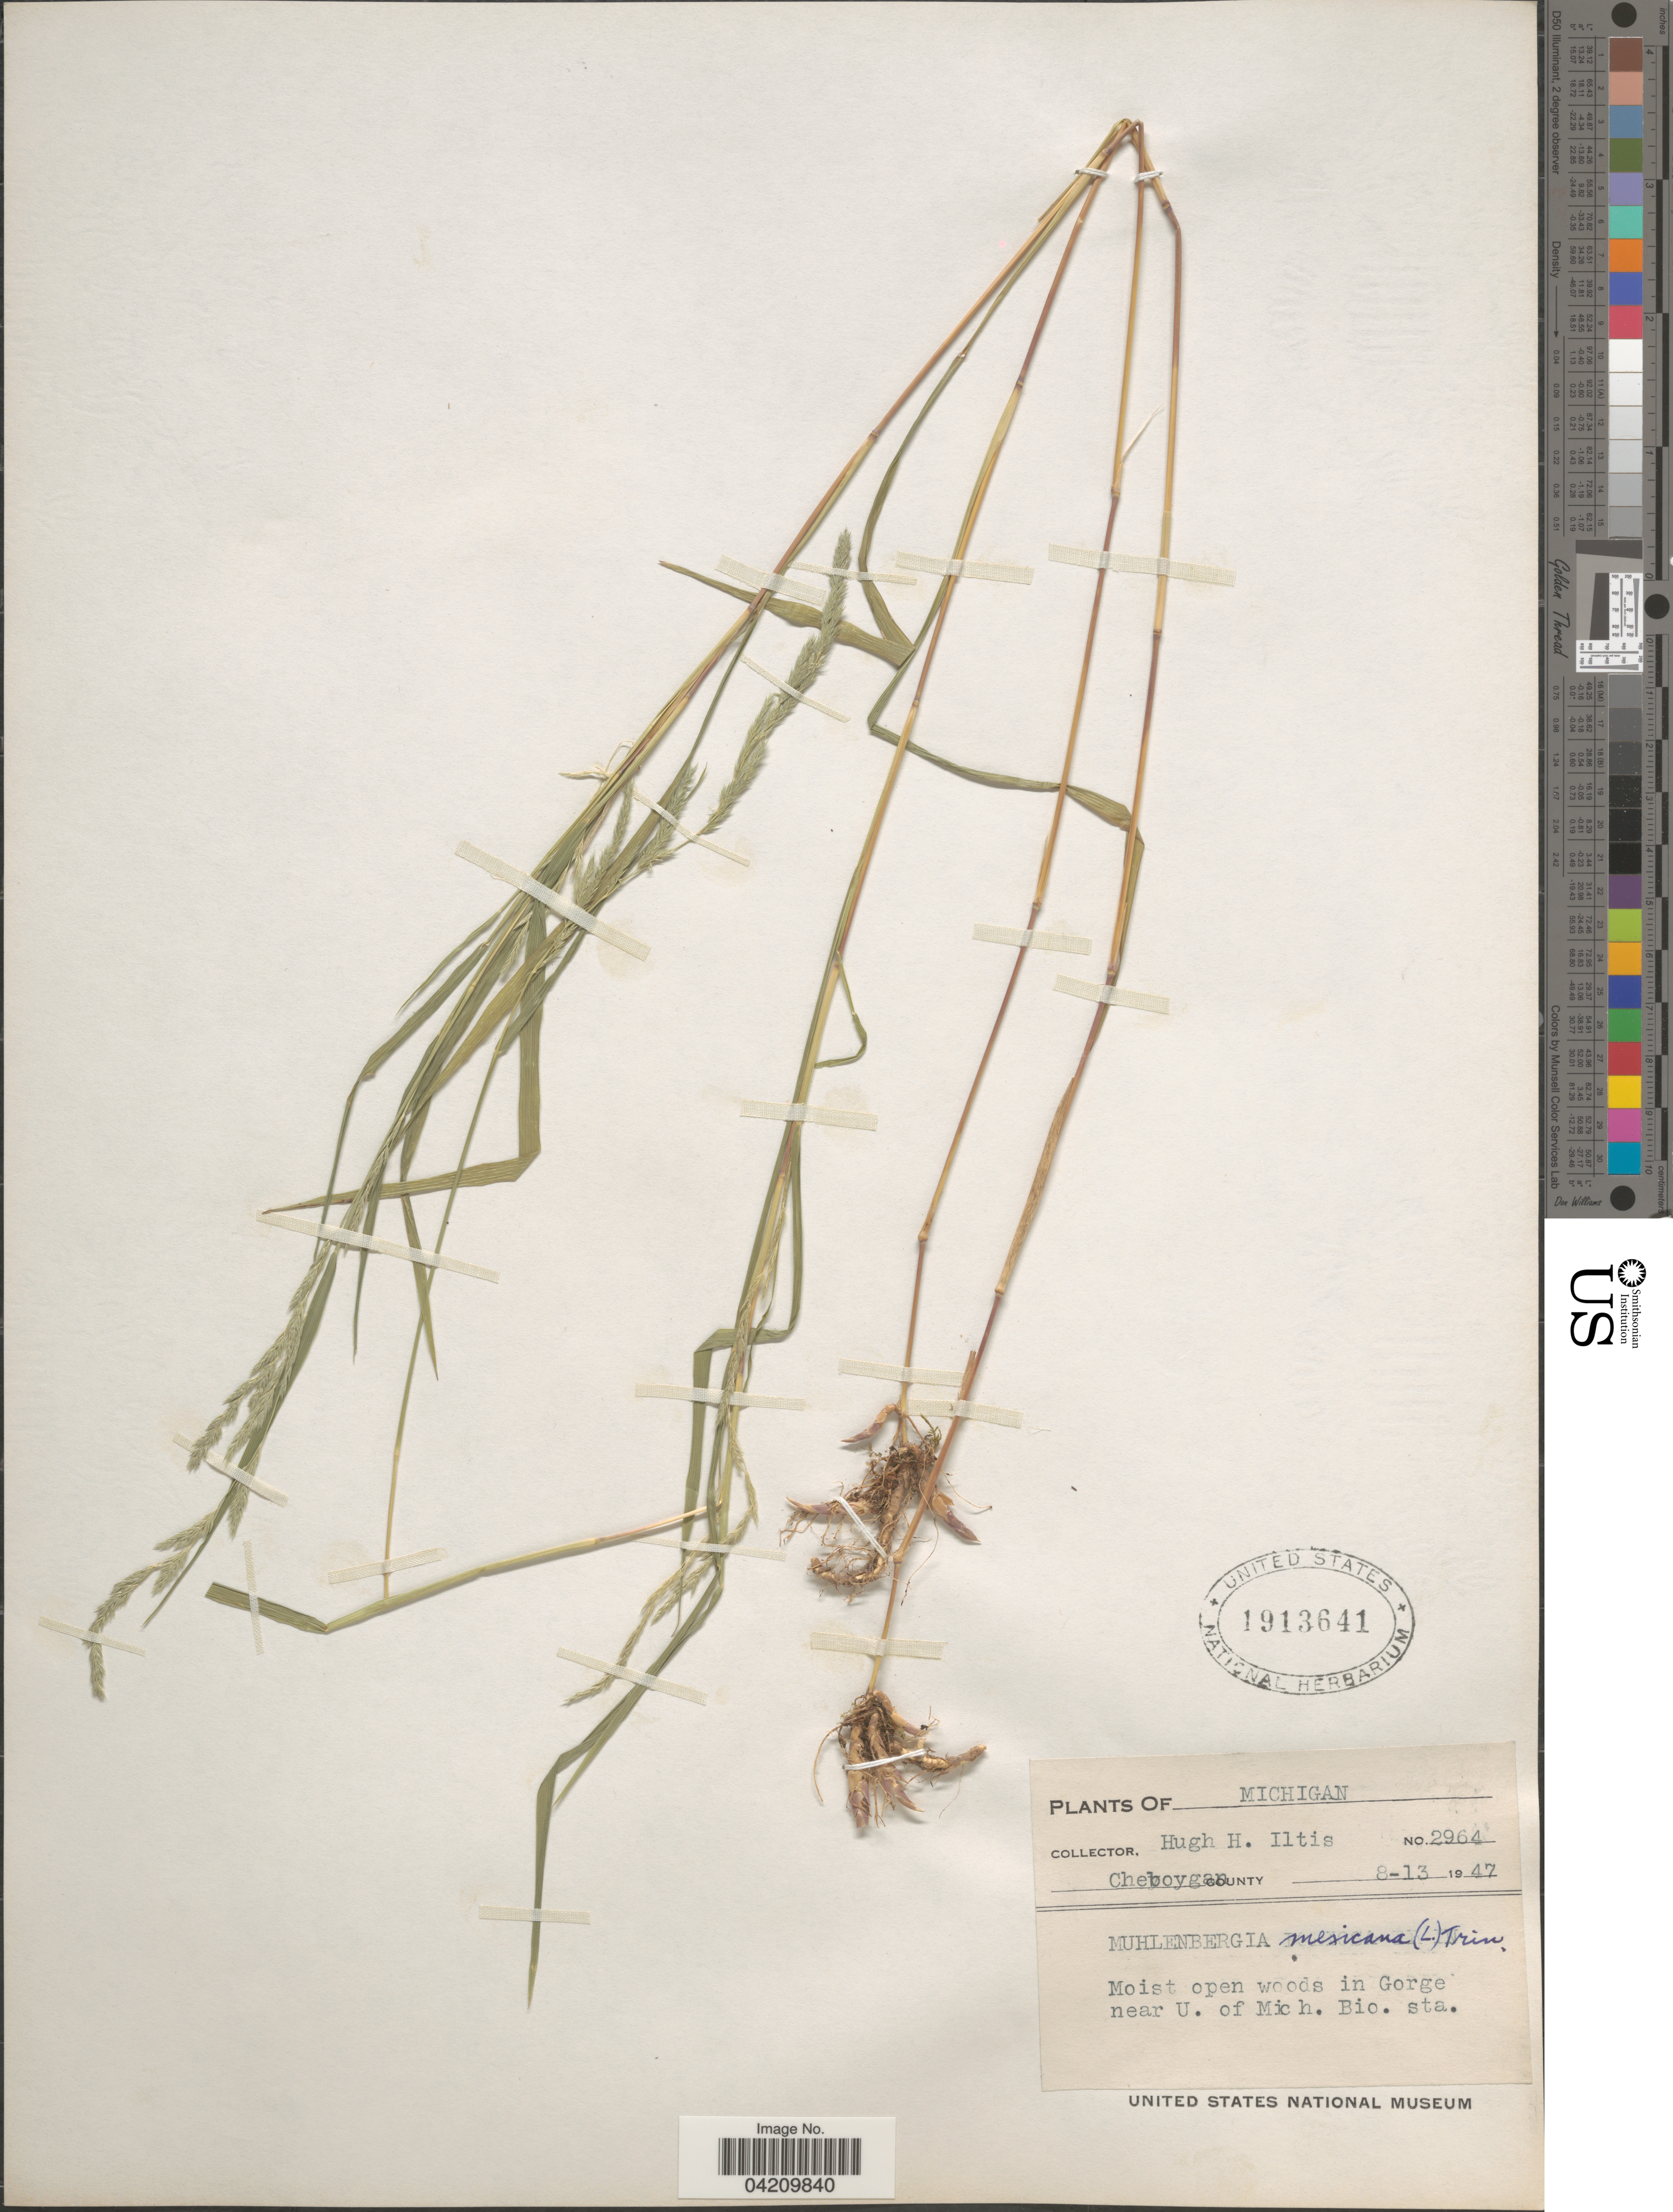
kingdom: Plantae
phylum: Tracheophyta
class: Liliopsida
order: Poales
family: Poaceae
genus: Muhlenbergia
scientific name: Muhlenbergia mexicana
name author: (L.) Trin.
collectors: H. H. Iltis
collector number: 2964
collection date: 1947-08-13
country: United States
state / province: Michigan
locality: Cheboygan County. In Gorge near U. of Mich. Bio. sta.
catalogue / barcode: US 1913641